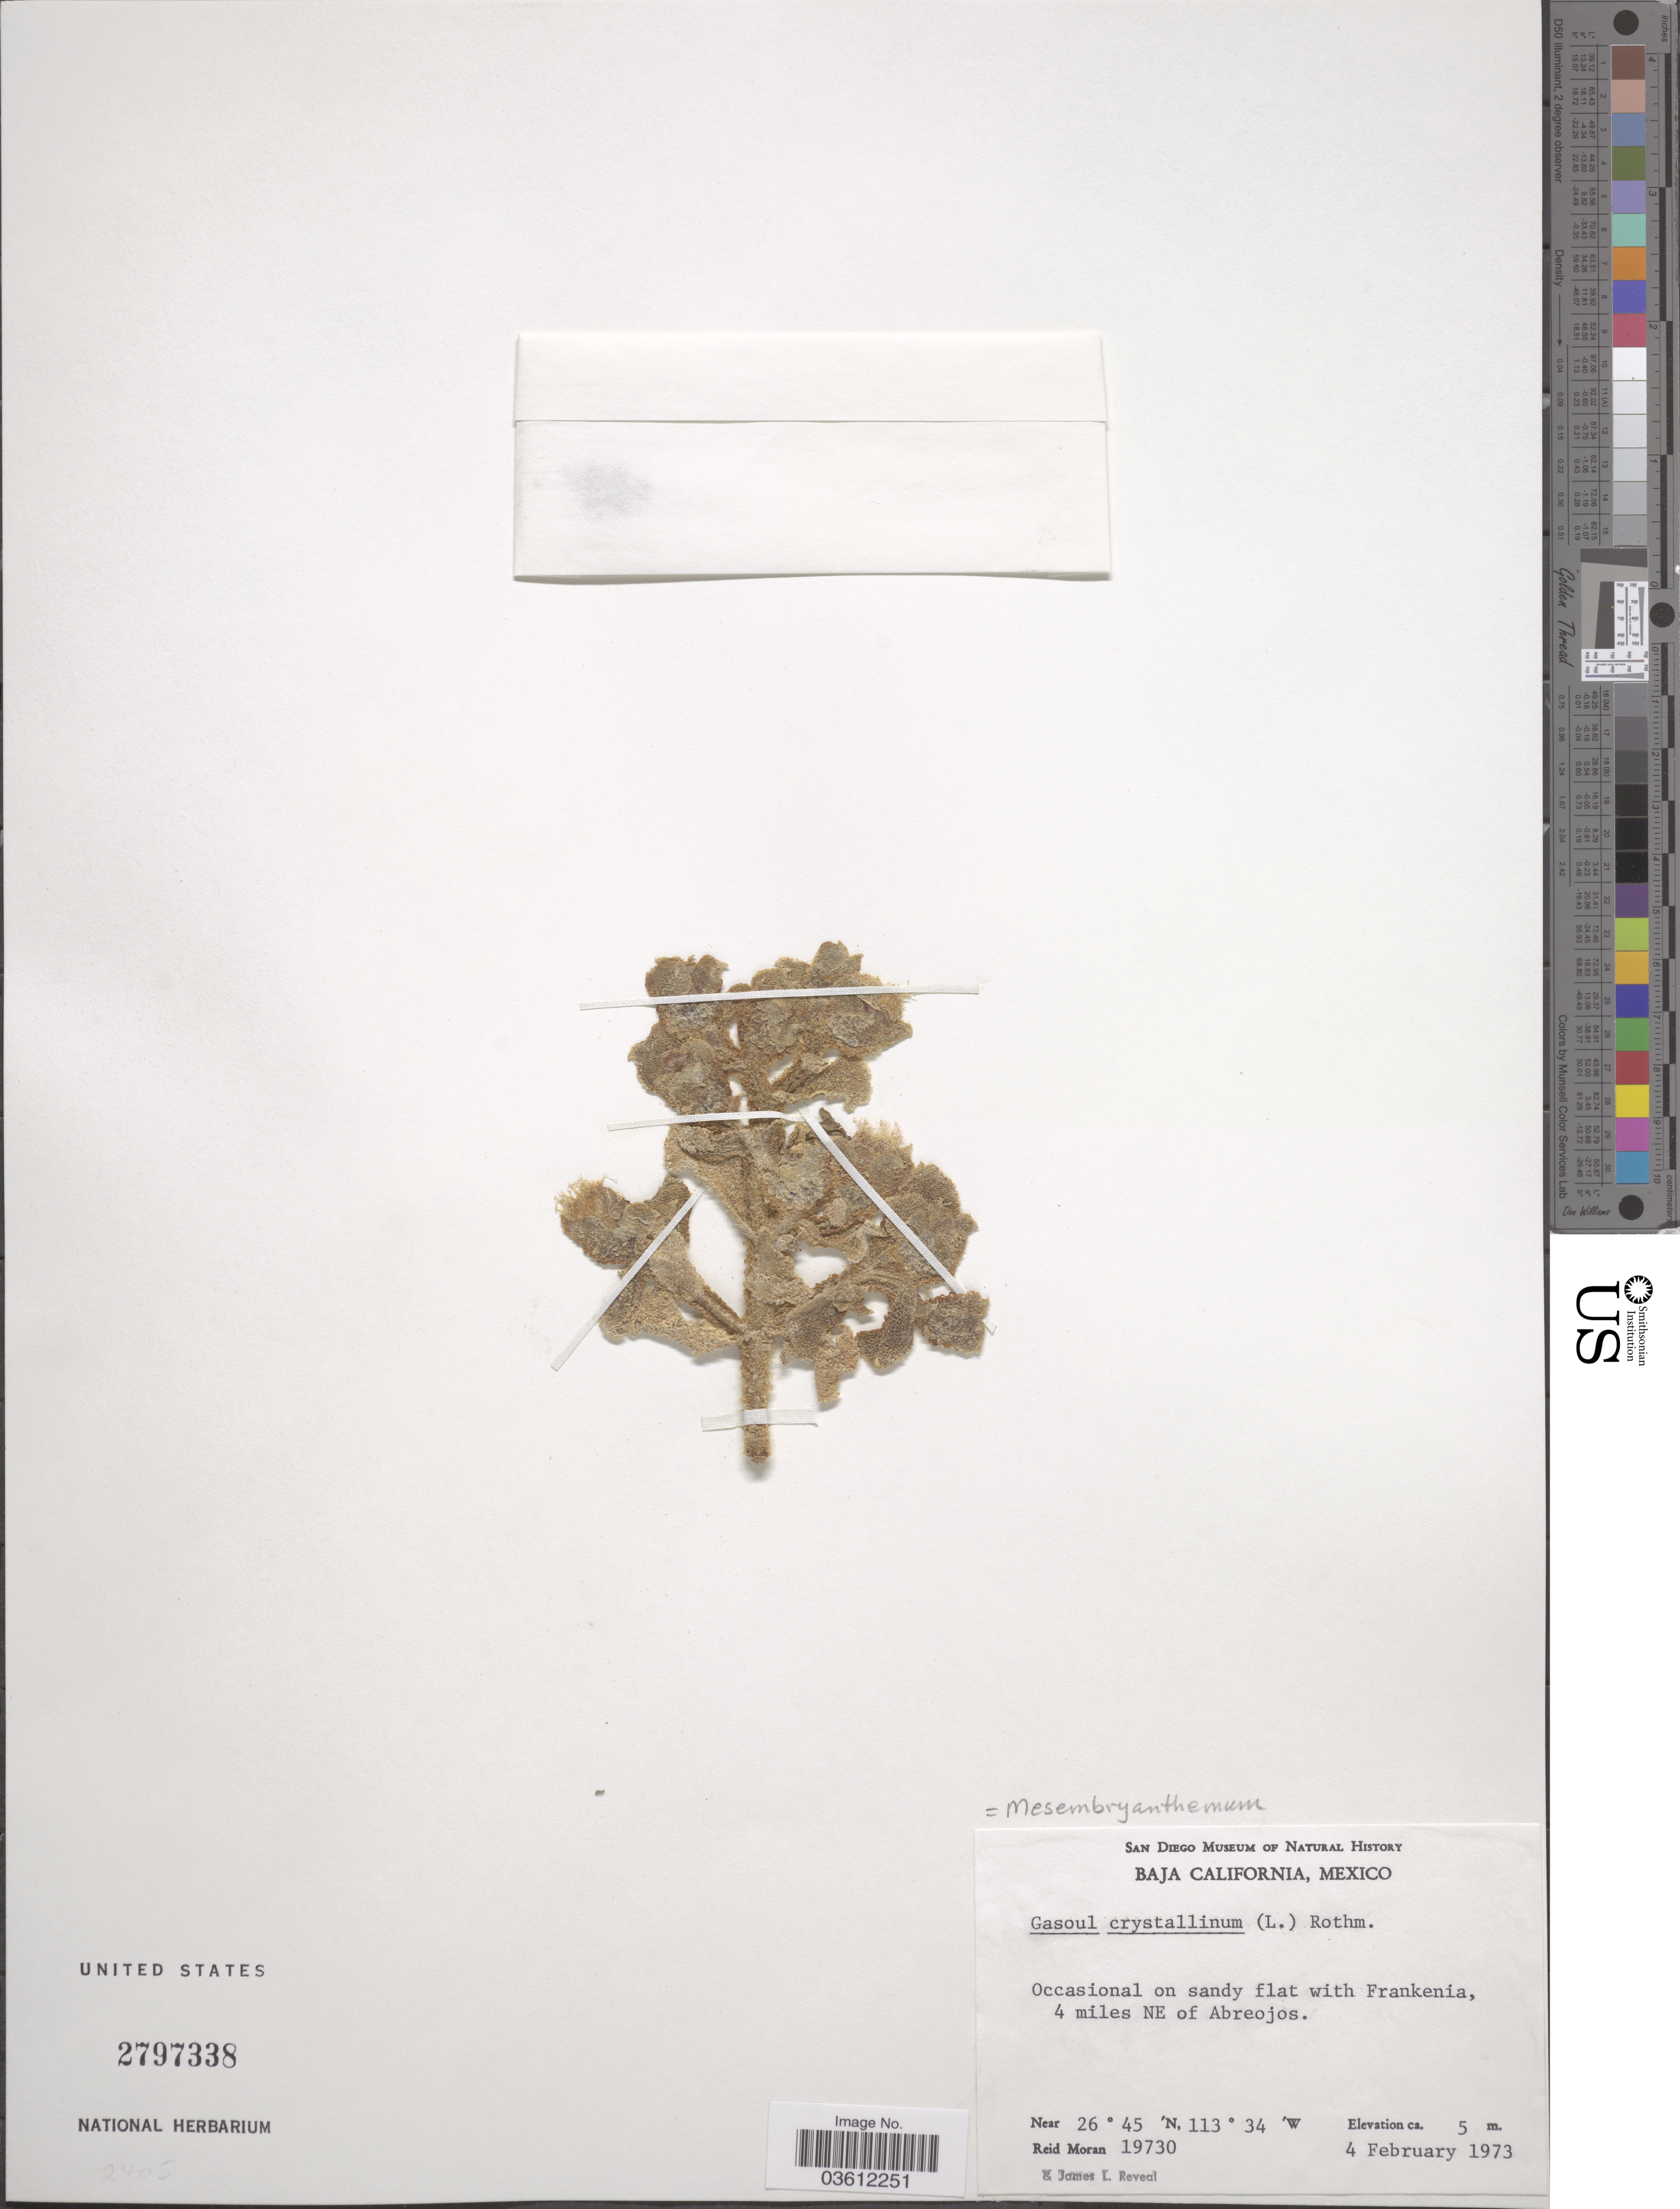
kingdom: Plantae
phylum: Tracheophyta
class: Magnoliopsida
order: Caryophyllales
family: Aizoaceae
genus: Mesembryanthemum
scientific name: Mesembryanthemum crystallinum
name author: L.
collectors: R. Moran & J. L. Reveal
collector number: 19730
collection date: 1973-02-04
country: Mexico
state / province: Baja California Sur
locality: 4 miles NE of Abreojos.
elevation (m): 5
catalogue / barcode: US 2797338